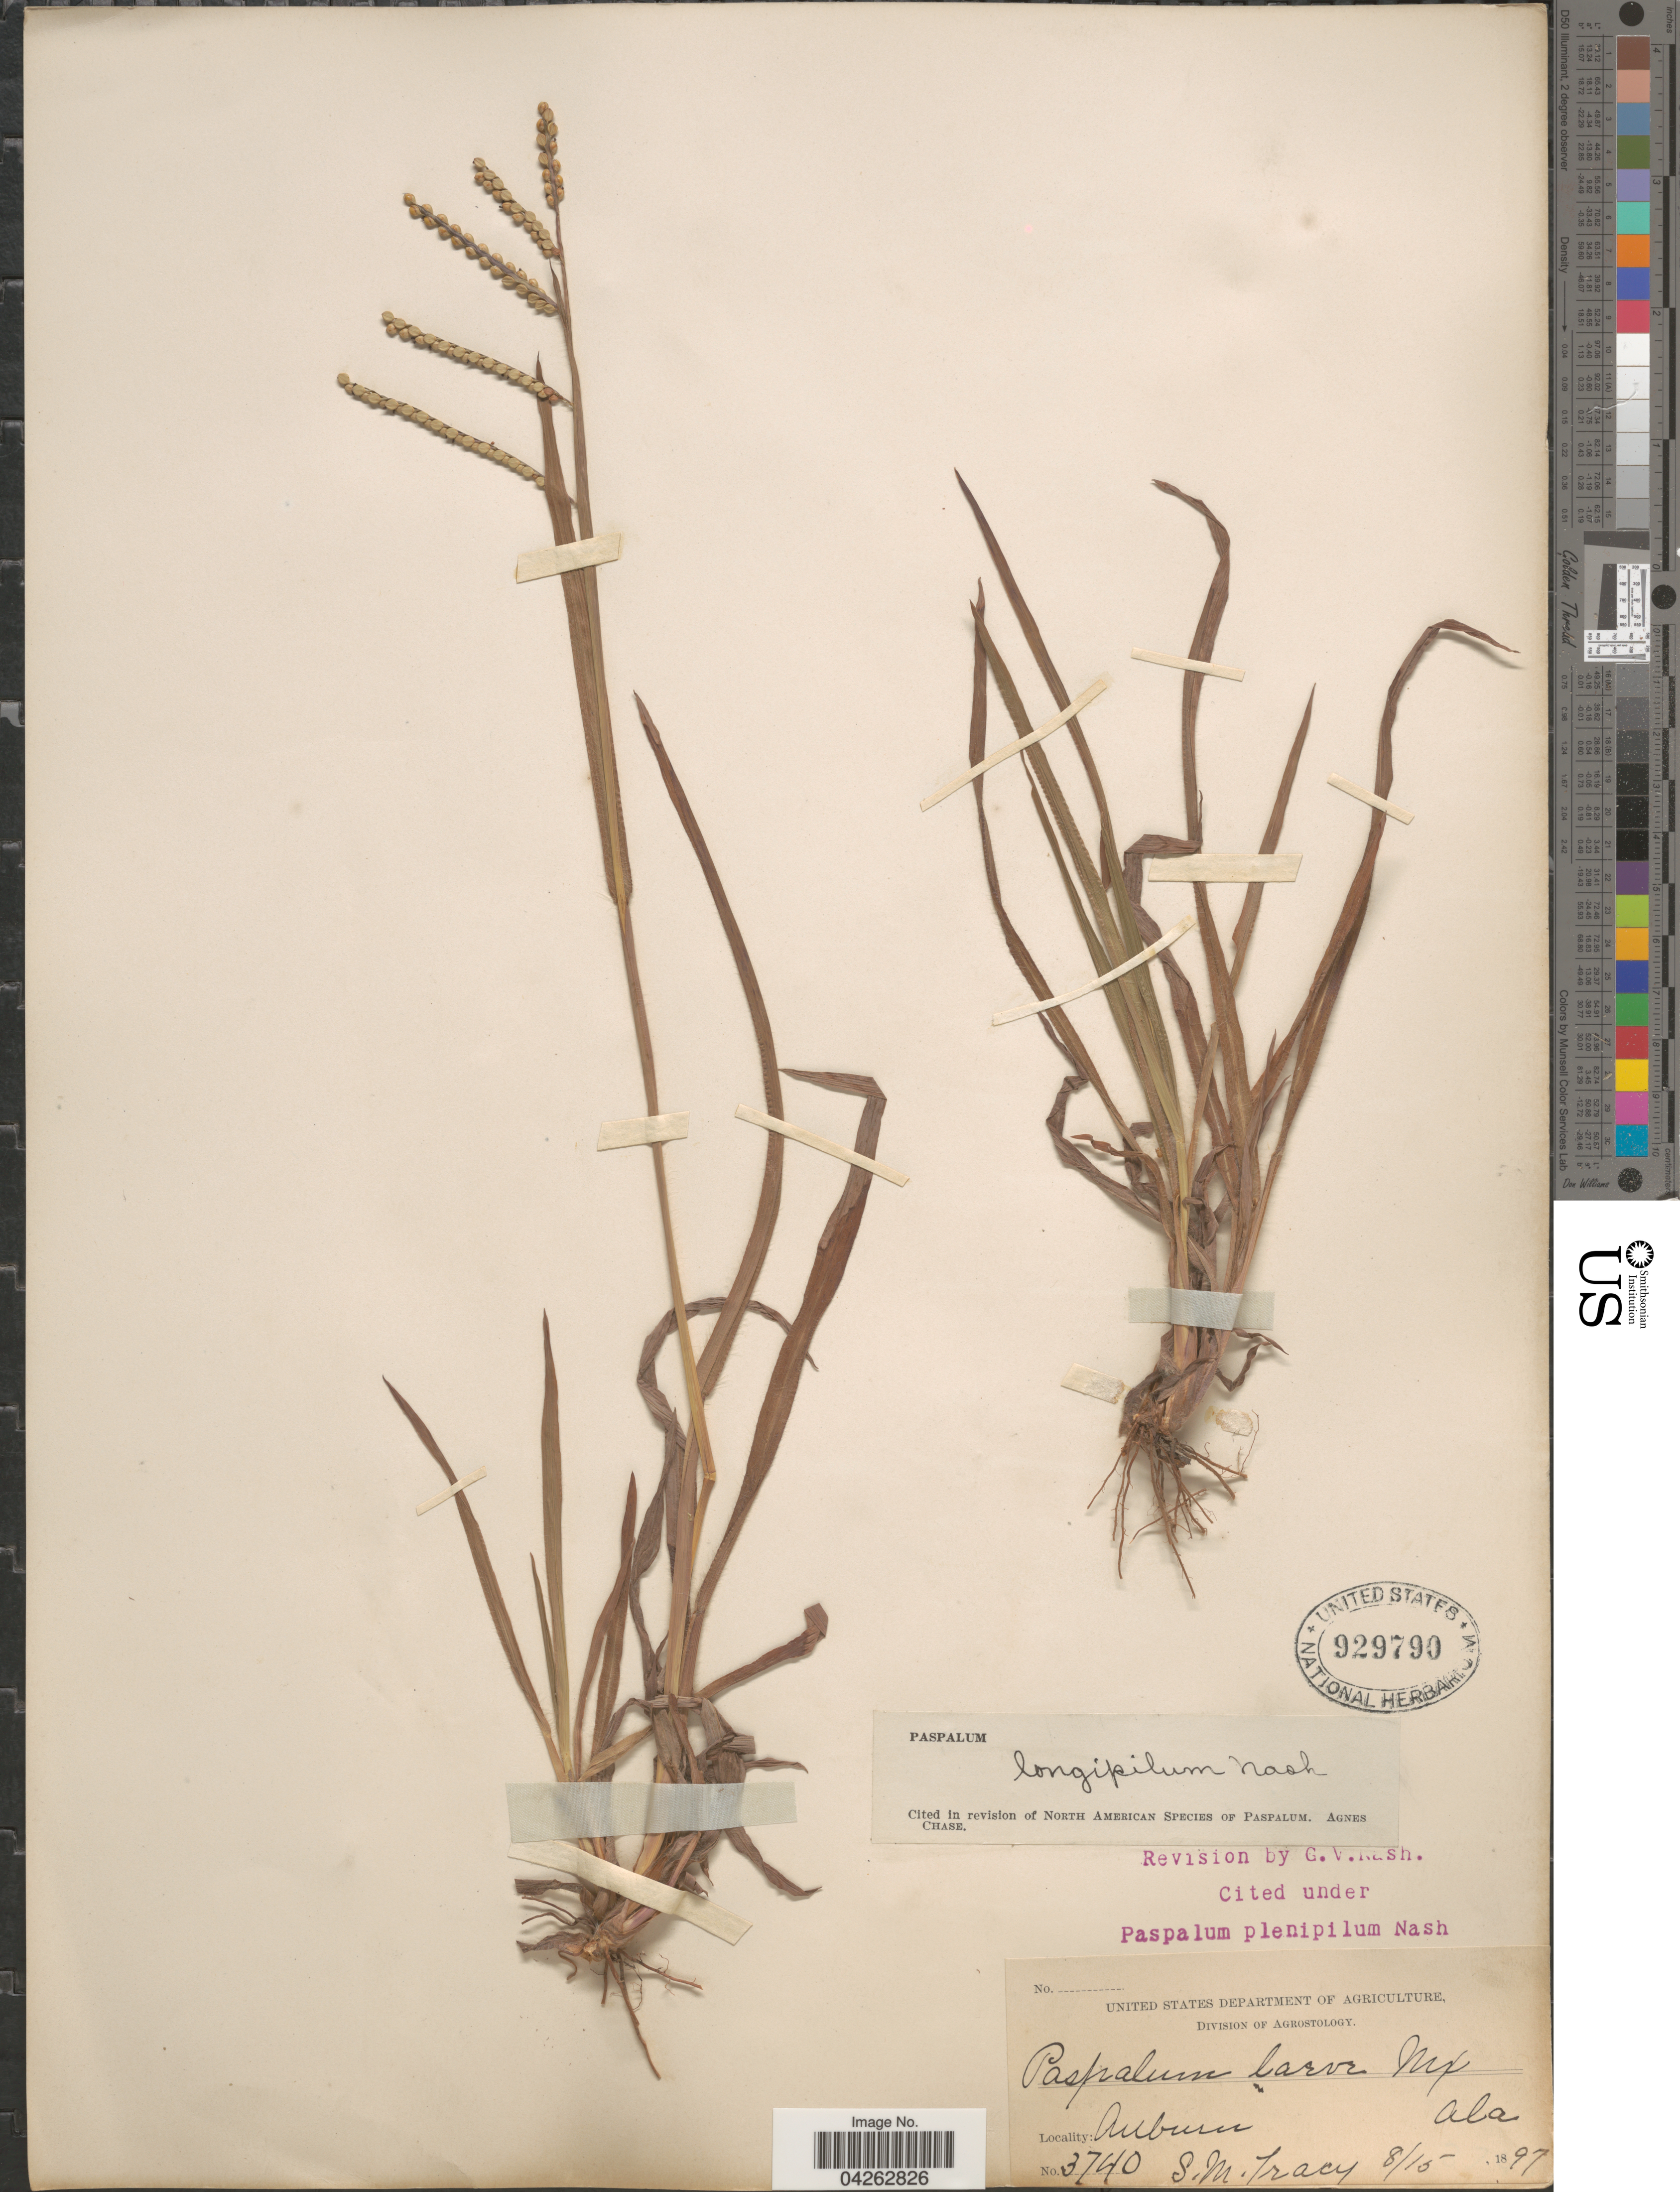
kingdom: Plantae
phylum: Tracheophyta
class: Liliopsida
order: Poales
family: Poaceae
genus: Paspalum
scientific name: Paspalum longipilum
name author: Nash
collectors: S. M. Tracy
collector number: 3740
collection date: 1897-08-15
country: United States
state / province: Alabama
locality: Auburn.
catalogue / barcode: US 929790